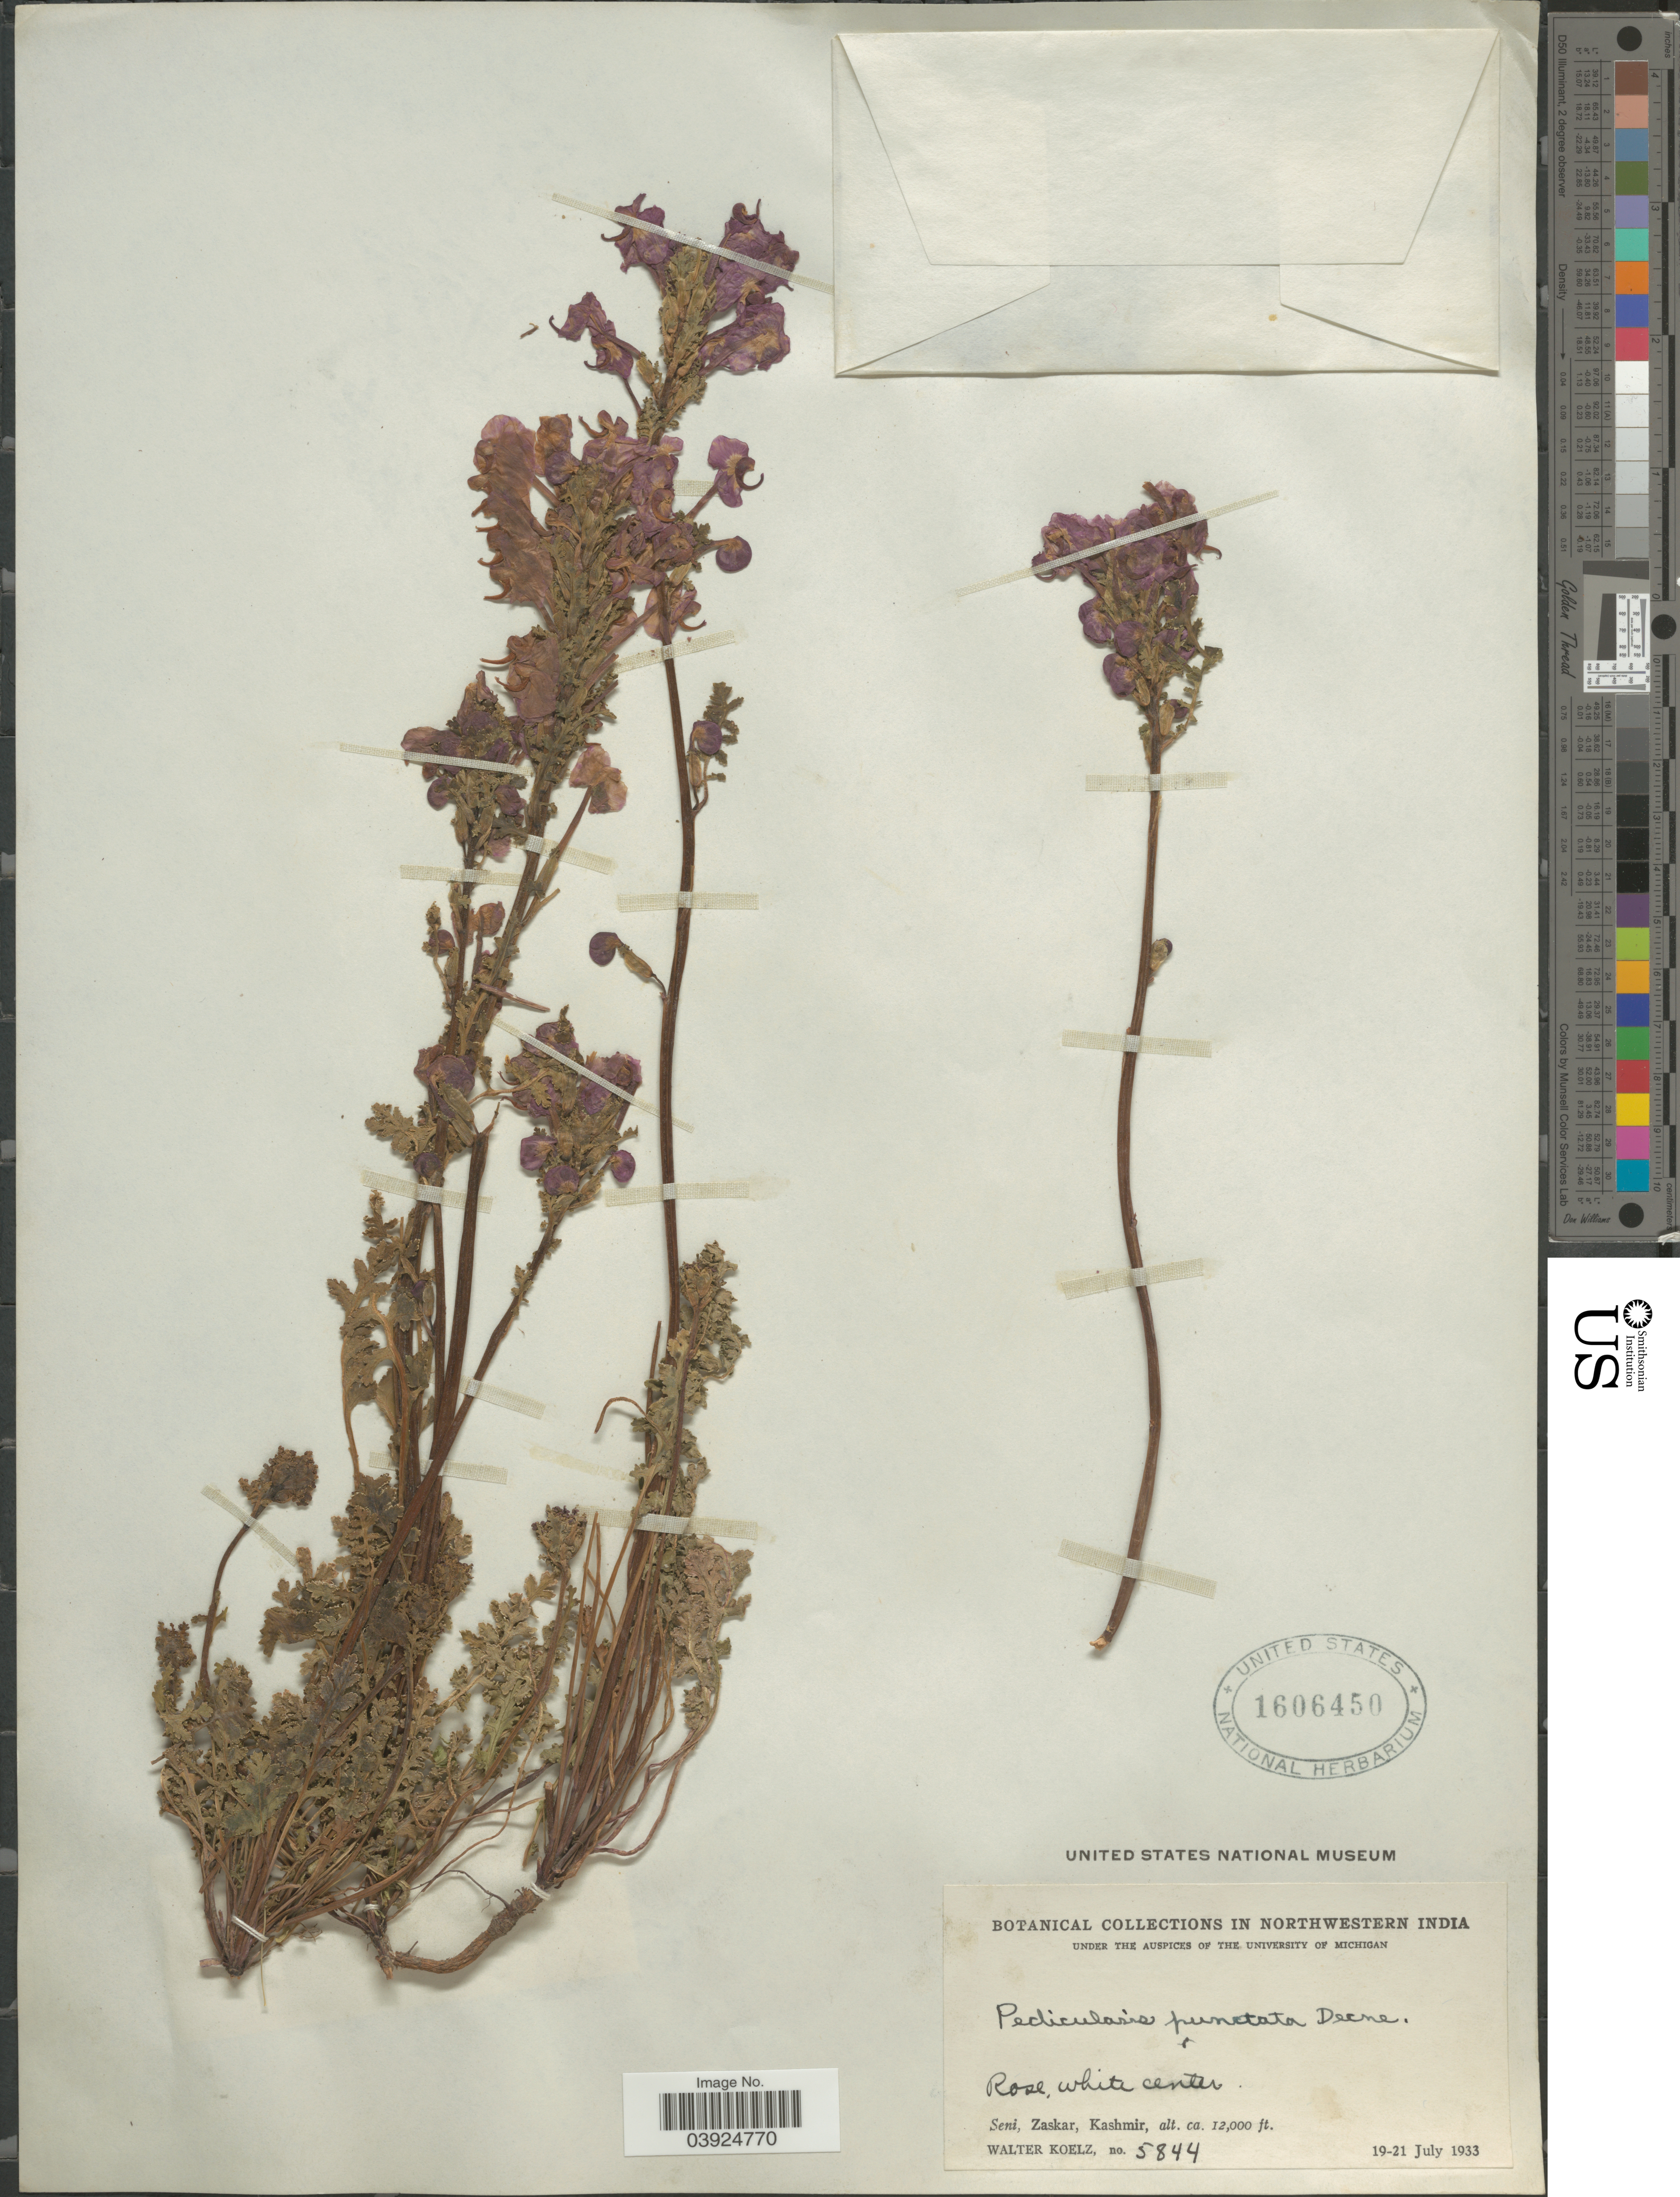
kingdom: Plantae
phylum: Tracheophyta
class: Magnoliopsida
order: Lamiales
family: Orobanchaceae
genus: Pedicularis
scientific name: Pedicularis punctata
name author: Decne.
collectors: W. N. Koelz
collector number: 5844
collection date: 1933-07-19/1933-07-21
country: India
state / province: Jammu and Kashmir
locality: Northwestern India. Seni, Zaskar, Kashmir.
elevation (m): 3658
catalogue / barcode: US 1606450